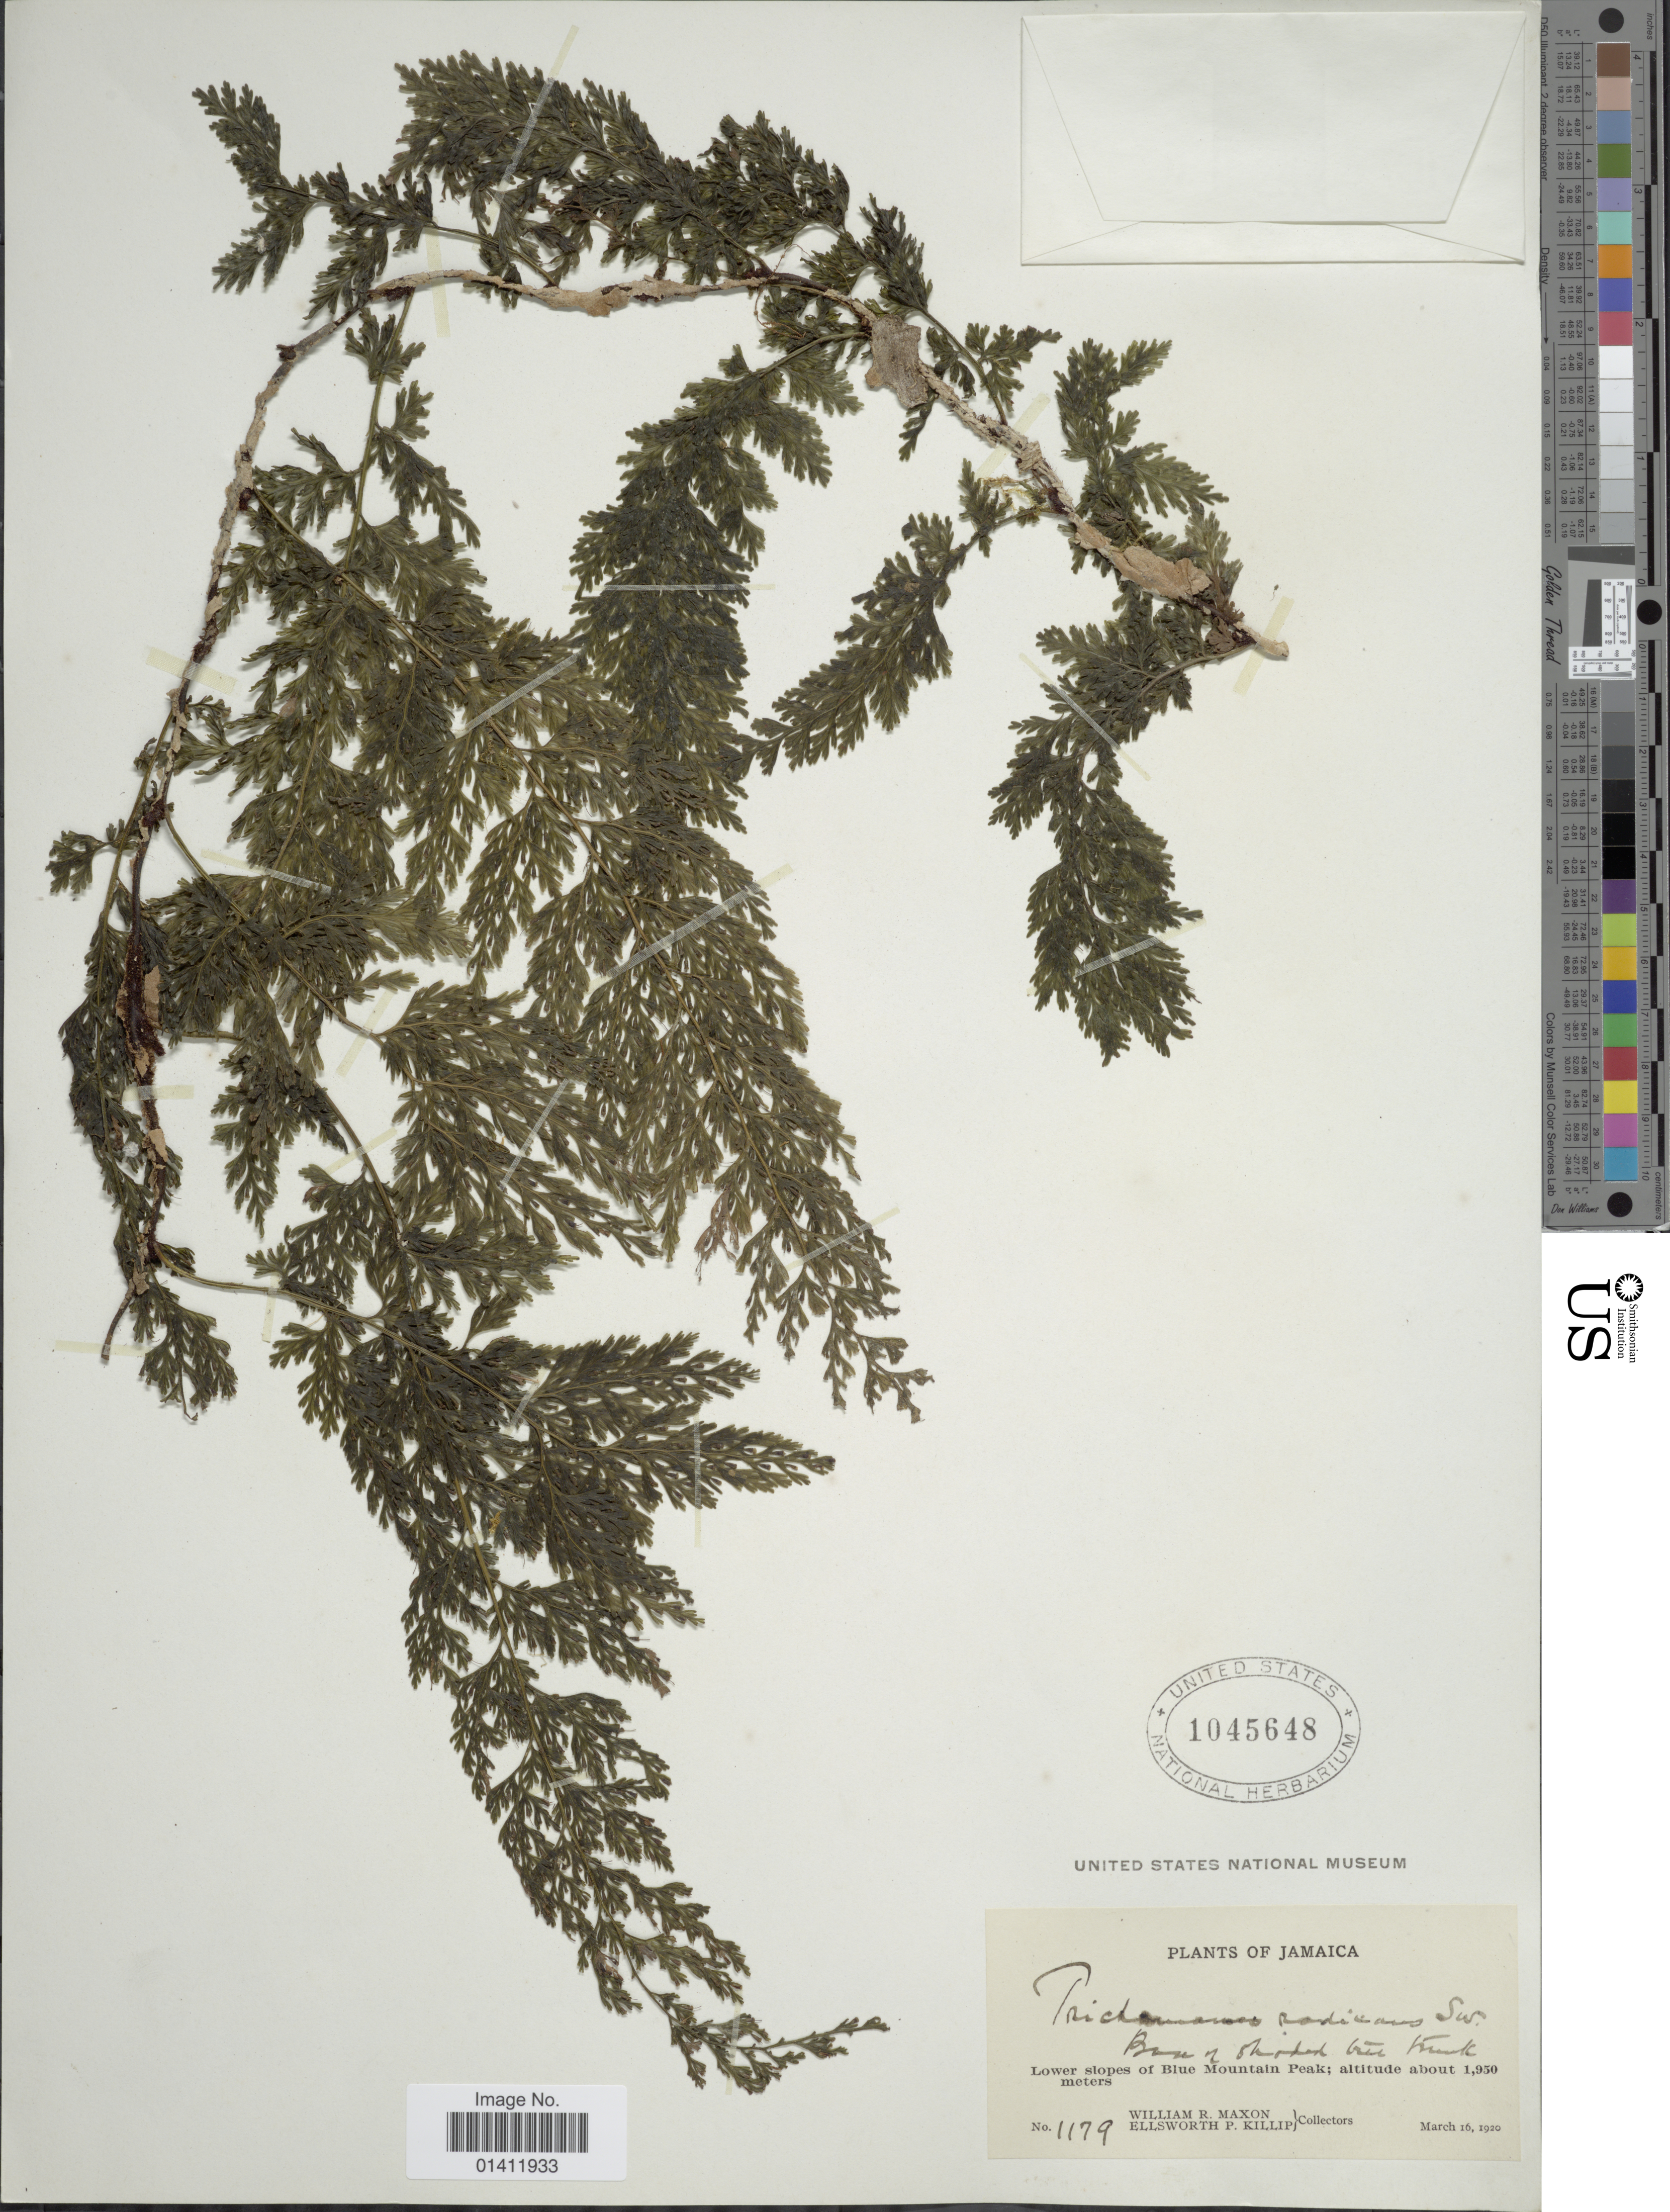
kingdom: Plantae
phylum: Tracheophyta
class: Polypodiopsida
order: Hymenophyllales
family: Hymenophyllaceae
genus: Vandenboschia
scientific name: Vandenboschia radicans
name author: (Sw.) Copel.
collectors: W. R. Maxon & E. P. Killip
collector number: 1179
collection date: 1920-03-16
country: Jamaica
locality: Lower slopes of Blue Mountain Peak.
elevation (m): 1950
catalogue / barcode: US 1045648